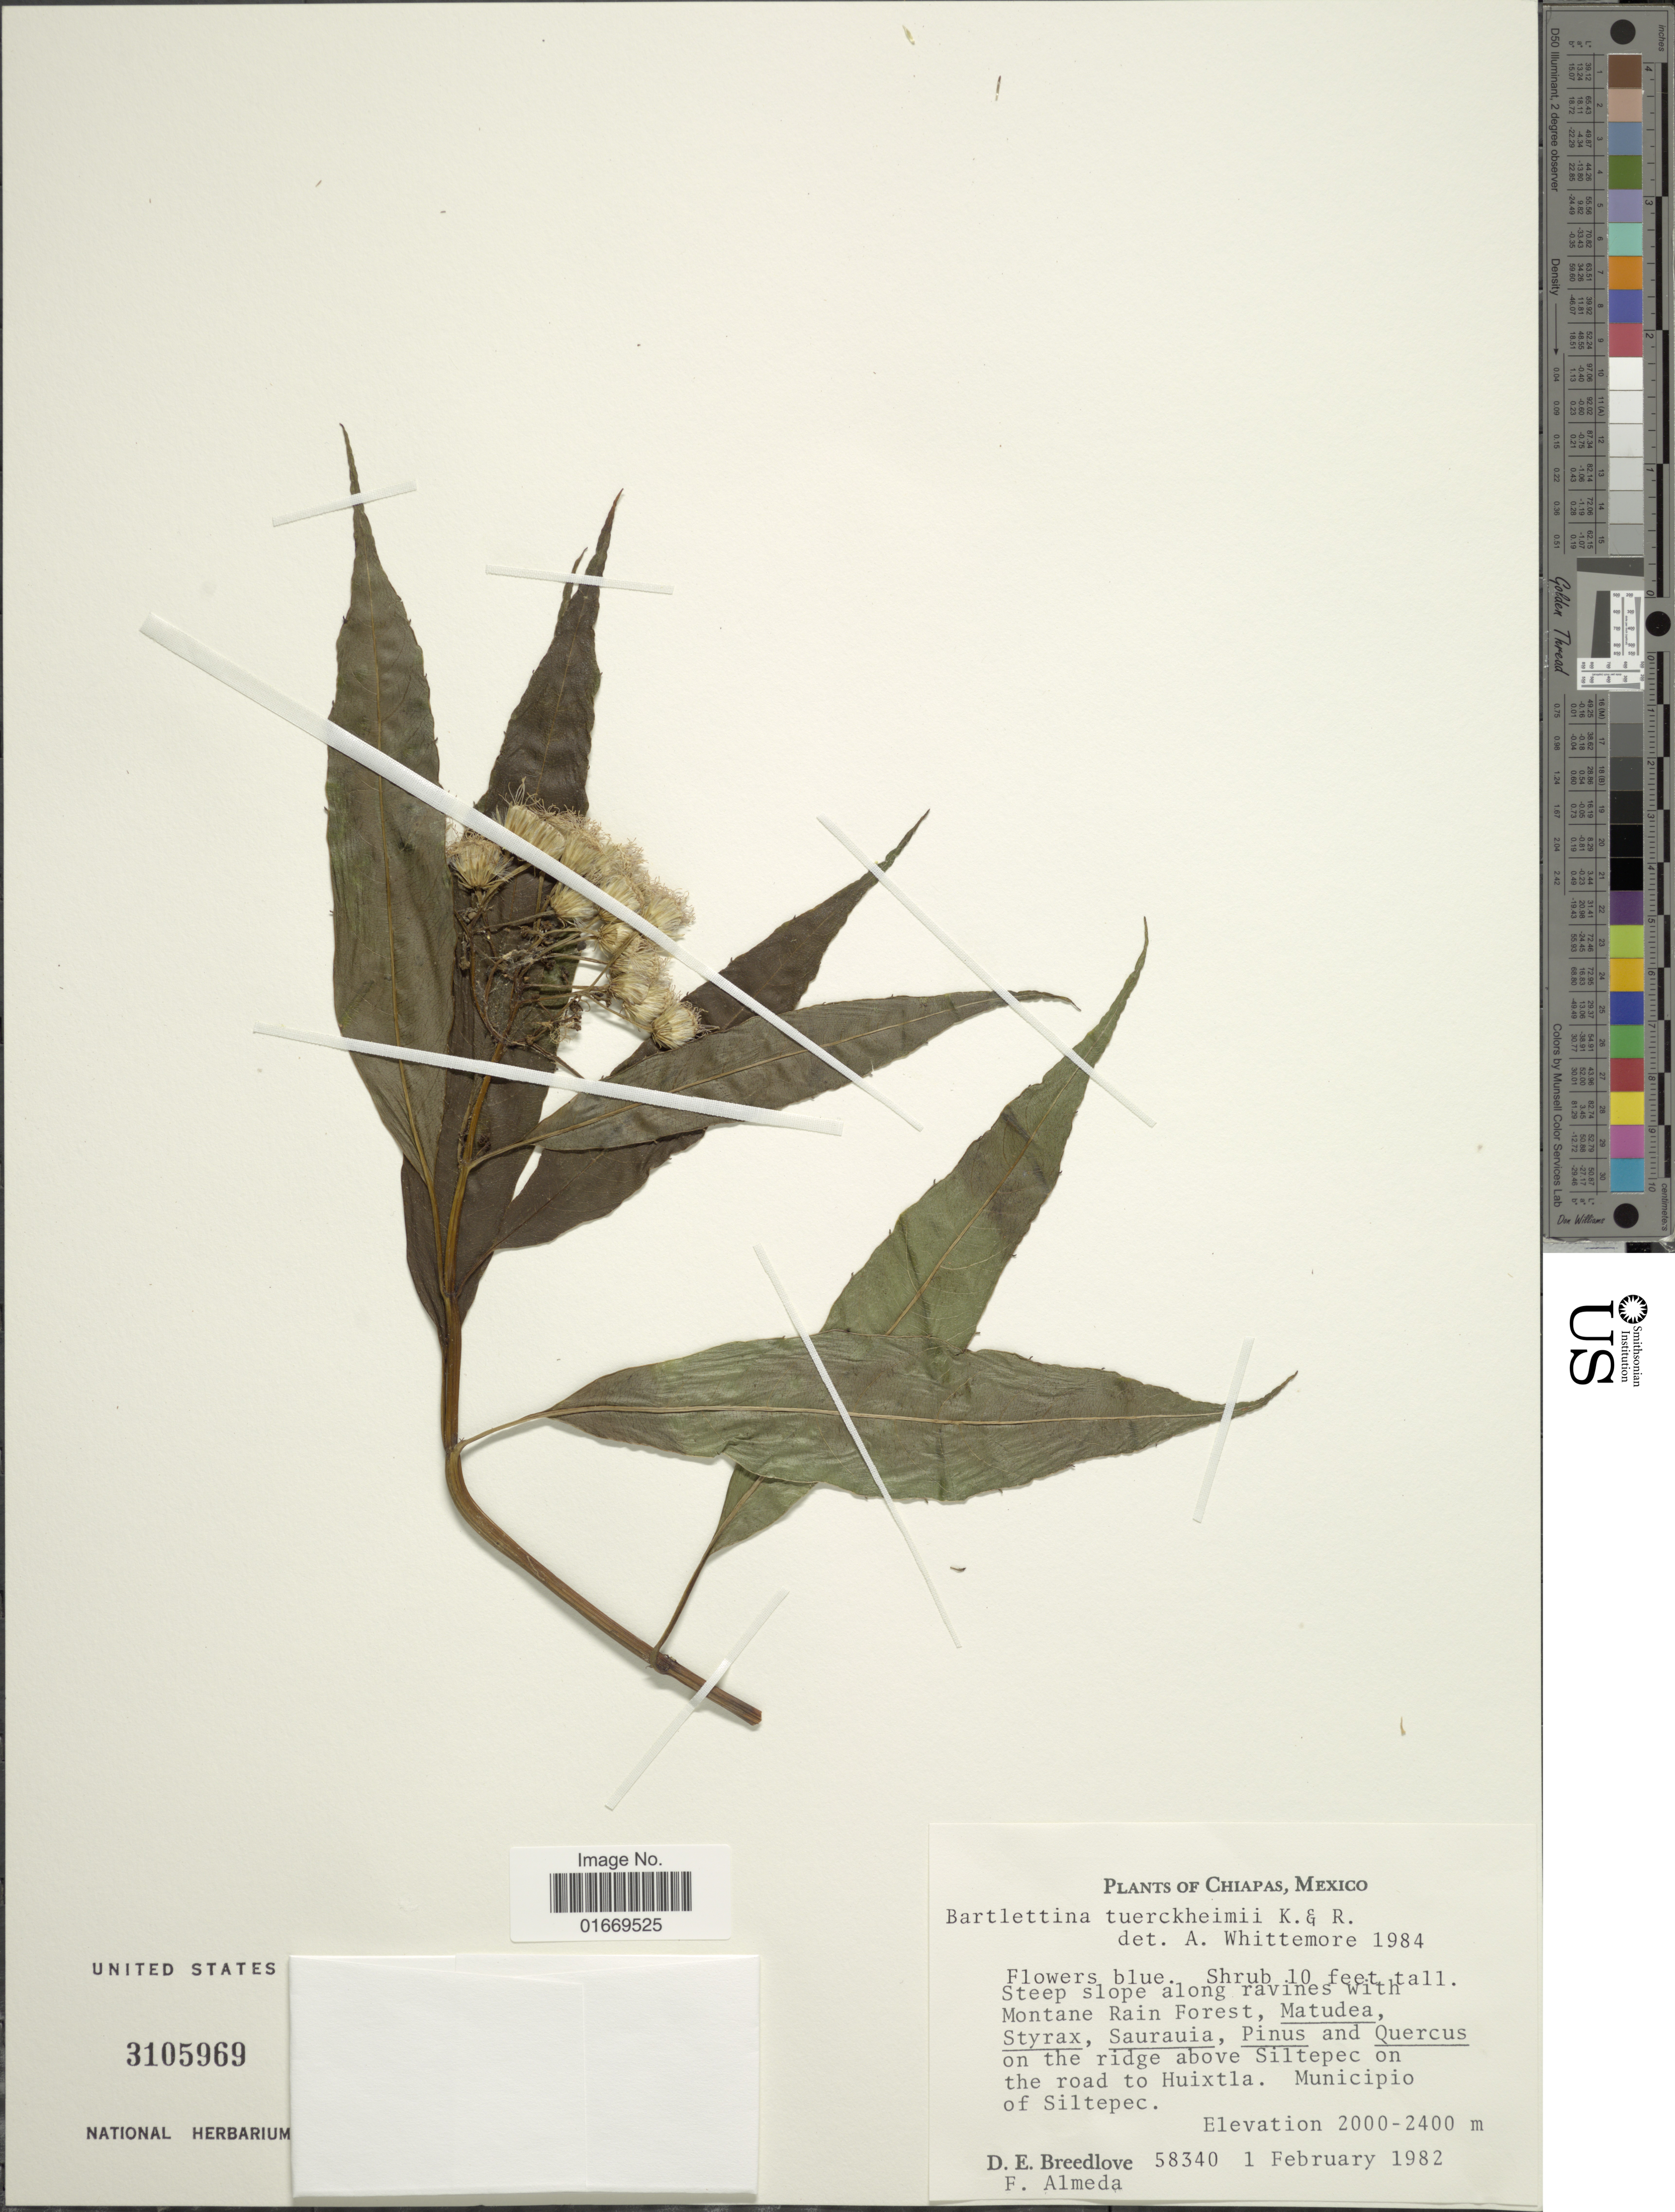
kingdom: Plantae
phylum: Tracheophyta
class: Magnoliopsida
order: Asterales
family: Asteraceae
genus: Bartlettina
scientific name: Bartlettina tuerckheimii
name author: (Klatt) R.M. King & H. Rob.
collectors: D. E. Breedlove & F. Almeda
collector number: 58340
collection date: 1982-02-01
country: Mexico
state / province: Chiapas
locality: Steep s;p [e along ravines, on the ridge above Siltepec on the road to Huixtla. Municipio of Siltepec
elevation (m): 2000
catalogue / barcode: US 3105969